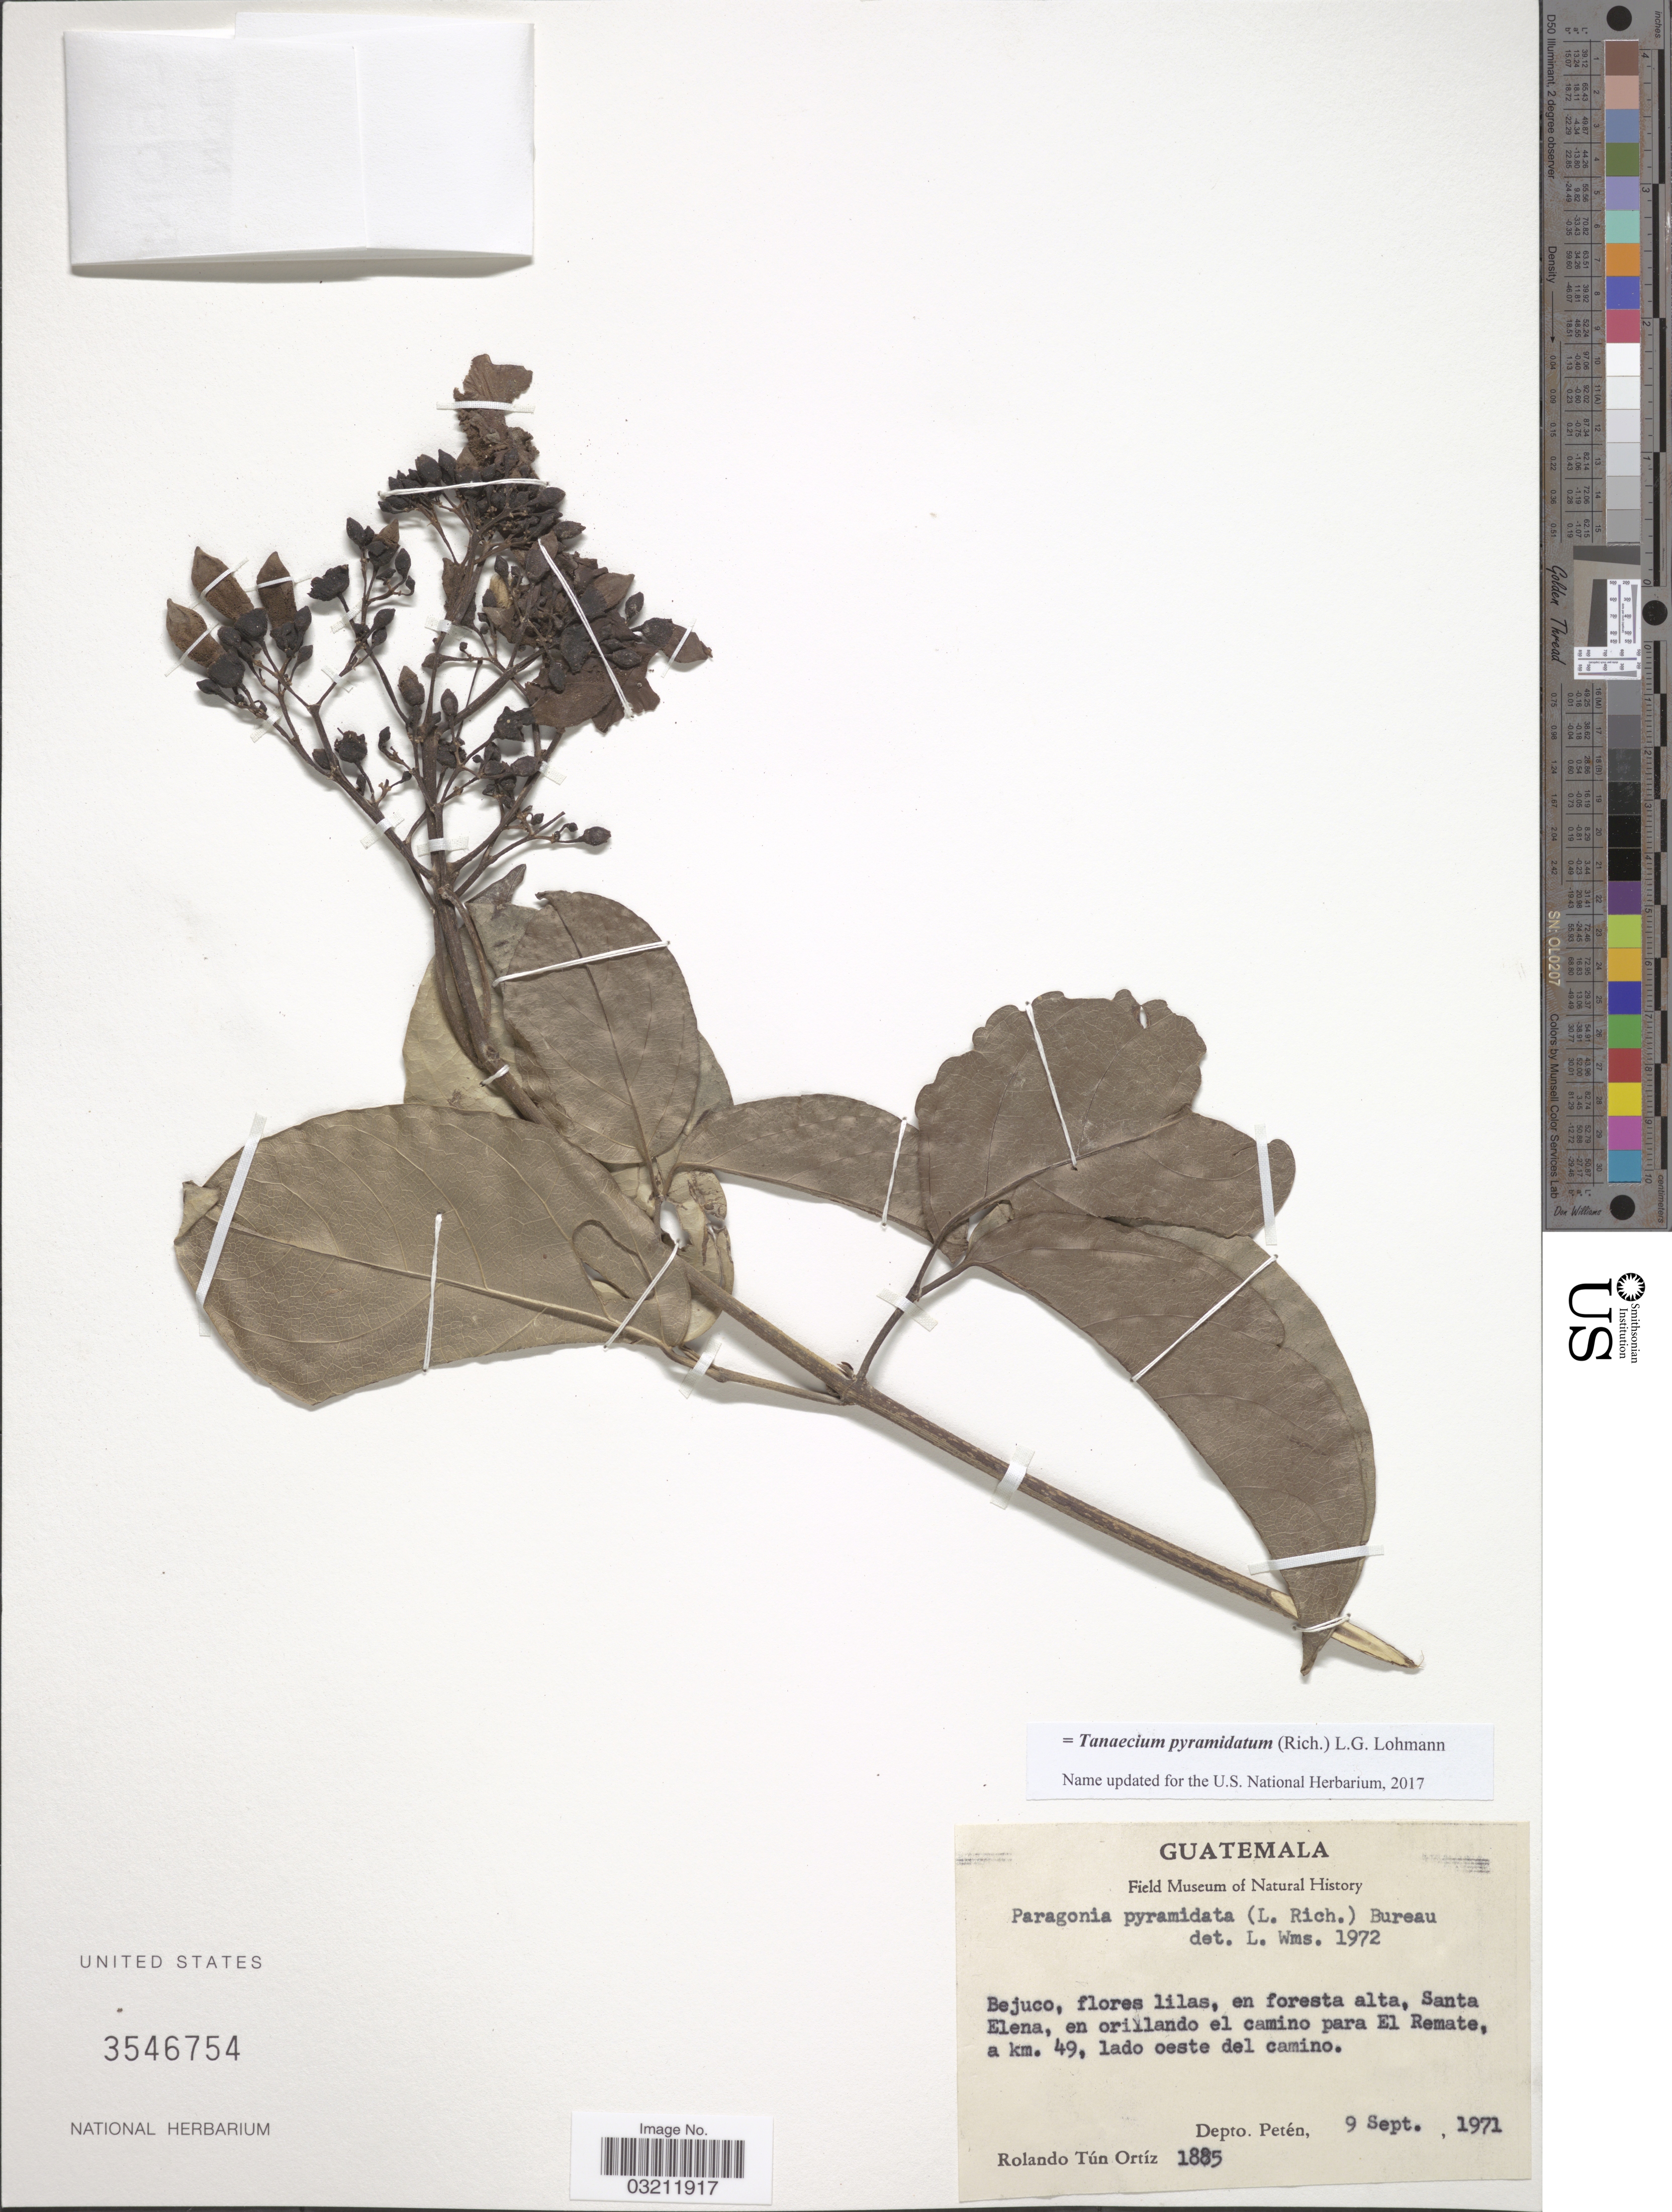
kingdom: Plantae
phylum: Tracheophyta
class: Magnoliopsida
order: Lamiales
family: Bignoniaceae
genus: Tanaecium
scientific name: Tanaecium pyramidatum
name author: (Rich.) L.G. Lohmann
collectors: R. T. Ortíz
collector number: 1885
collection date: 1971-09-09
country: Guatemala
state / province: El Petén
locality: Santa Elena, en orillando el camino para El Remate, a km. 49, lado oeste del camino. Depto. Petén.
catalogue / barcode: US 3546754